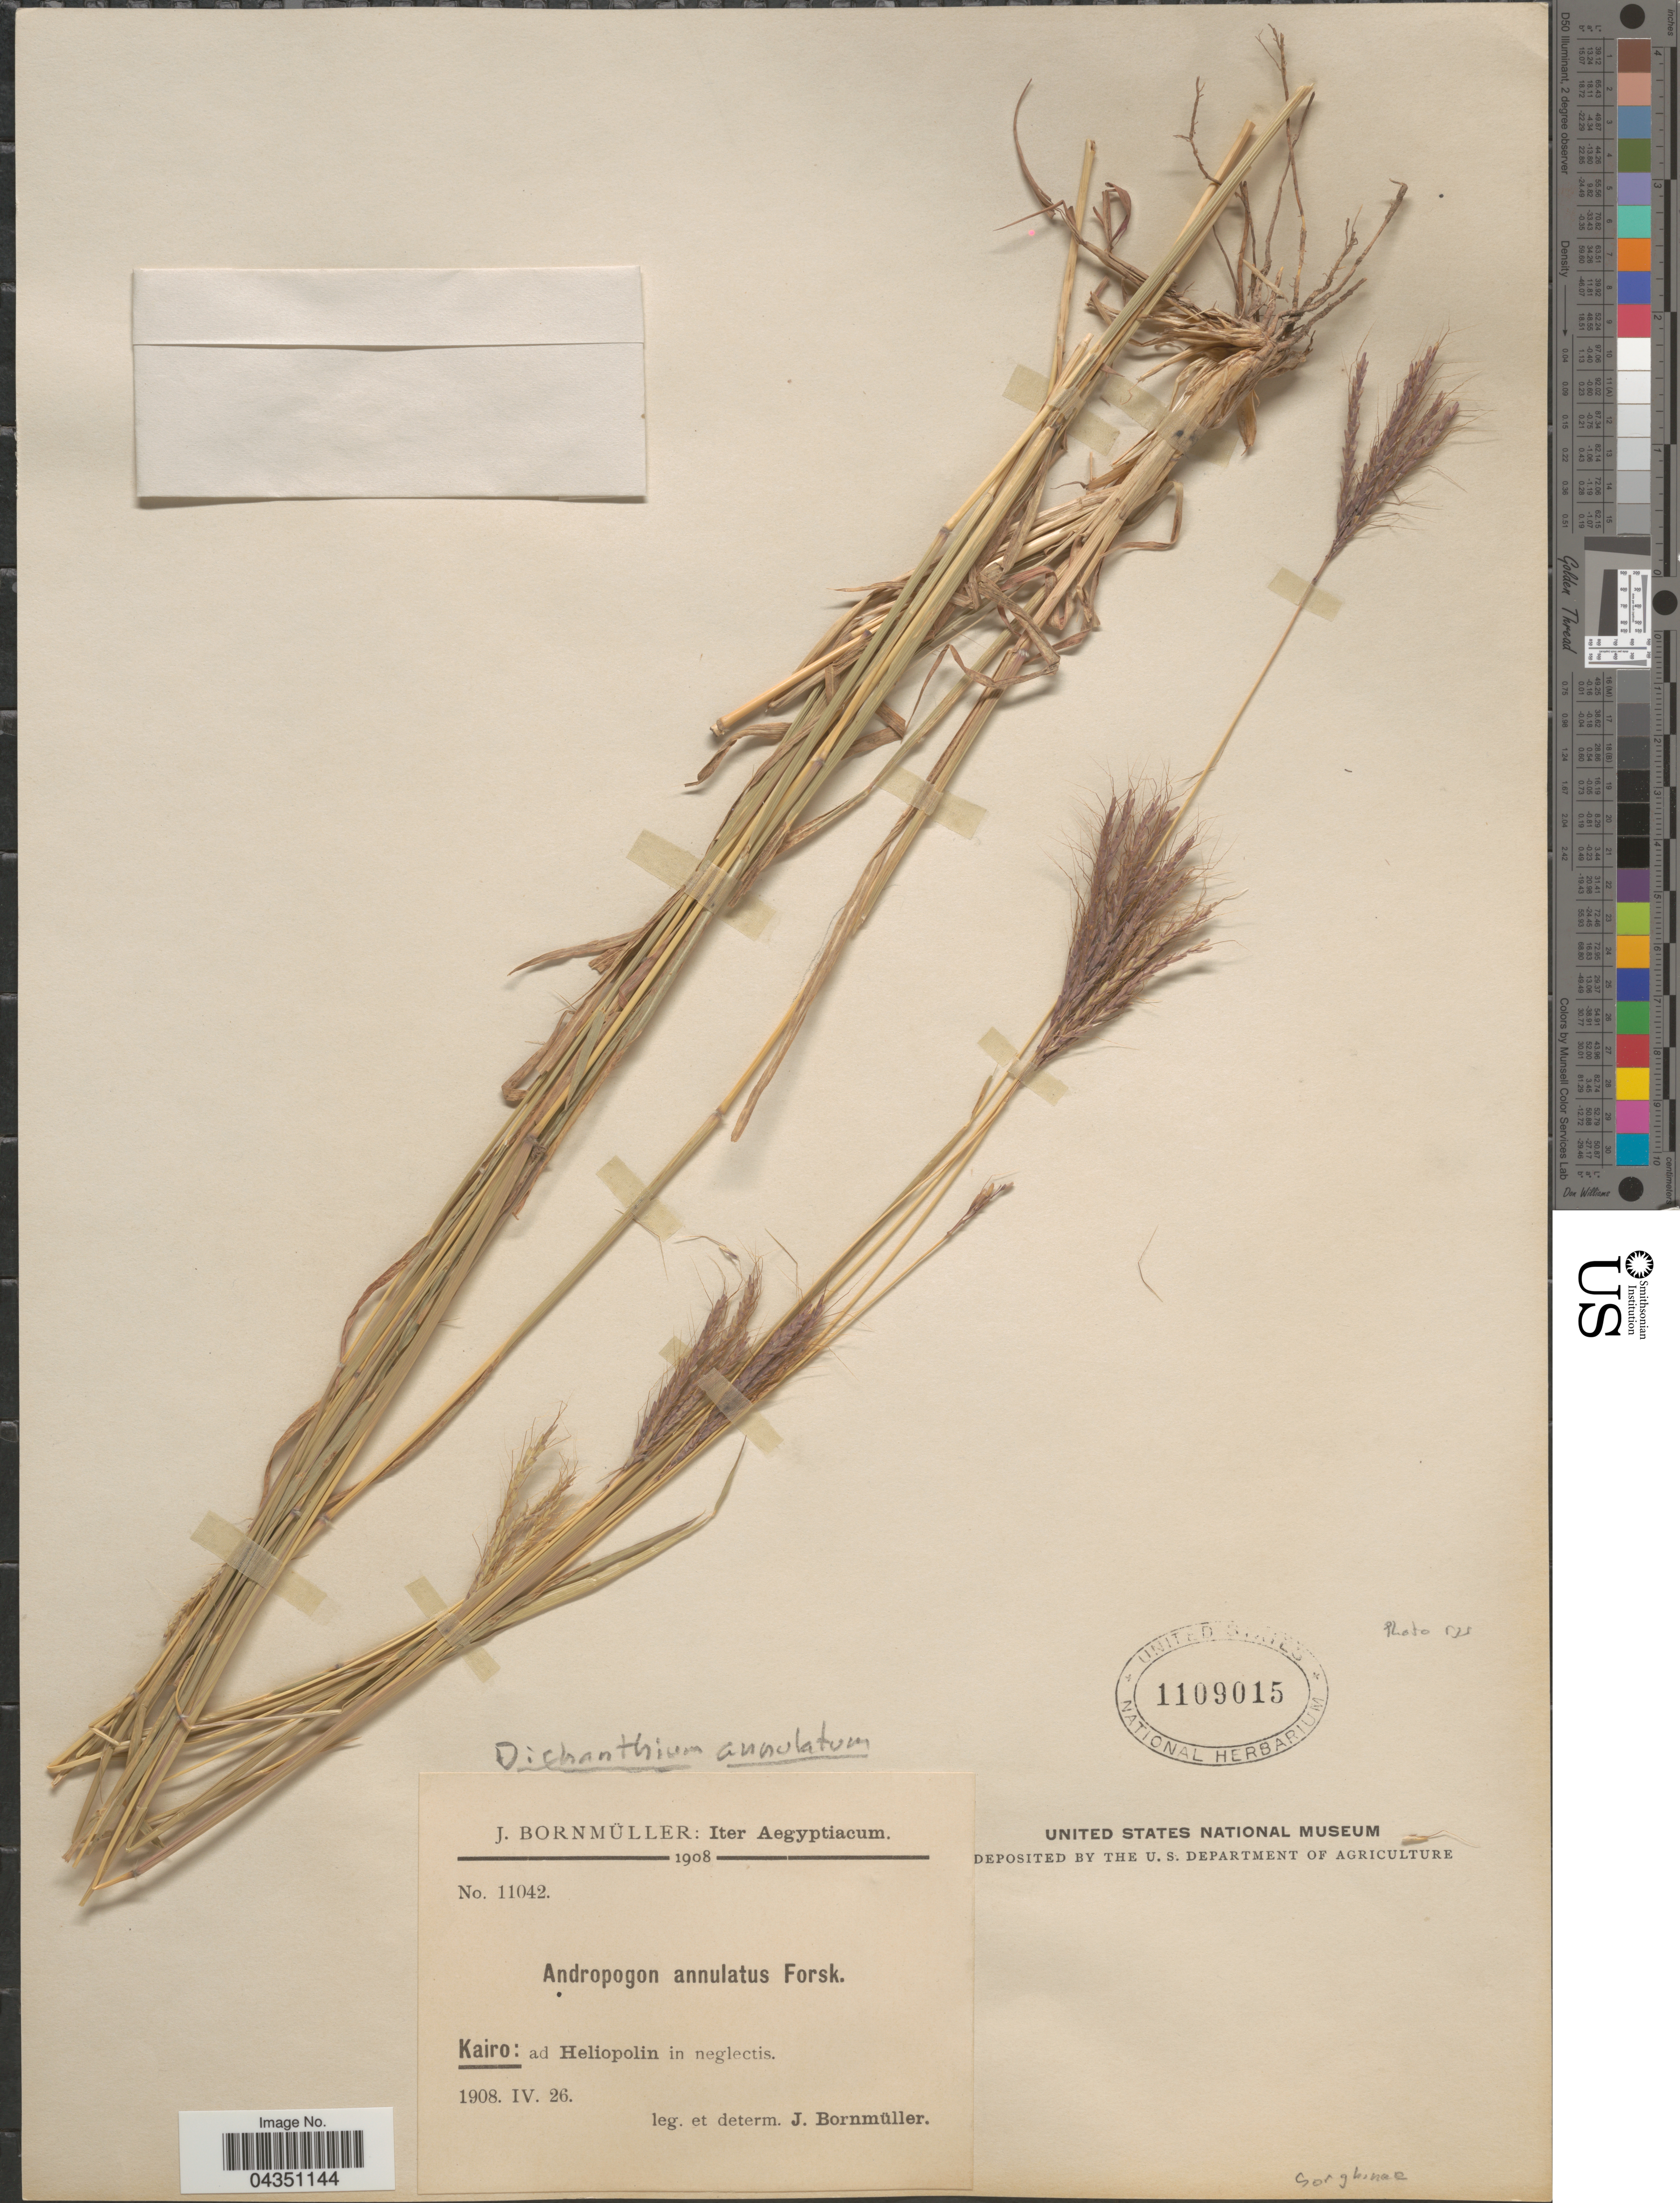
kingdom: Plantae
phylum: Tracheophyta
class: Liliopsida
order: Poales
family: Poaceae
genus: Dichanthium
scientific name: Dichanthium annulatum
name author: (Forssk.) Stapf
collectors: J. Bornmüller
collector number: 11042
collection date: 1908-04-26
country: Egypt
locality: Iter Aegyptiacum. Kairo: ad Heliopolin in neglectis.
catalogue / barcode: US 1109015